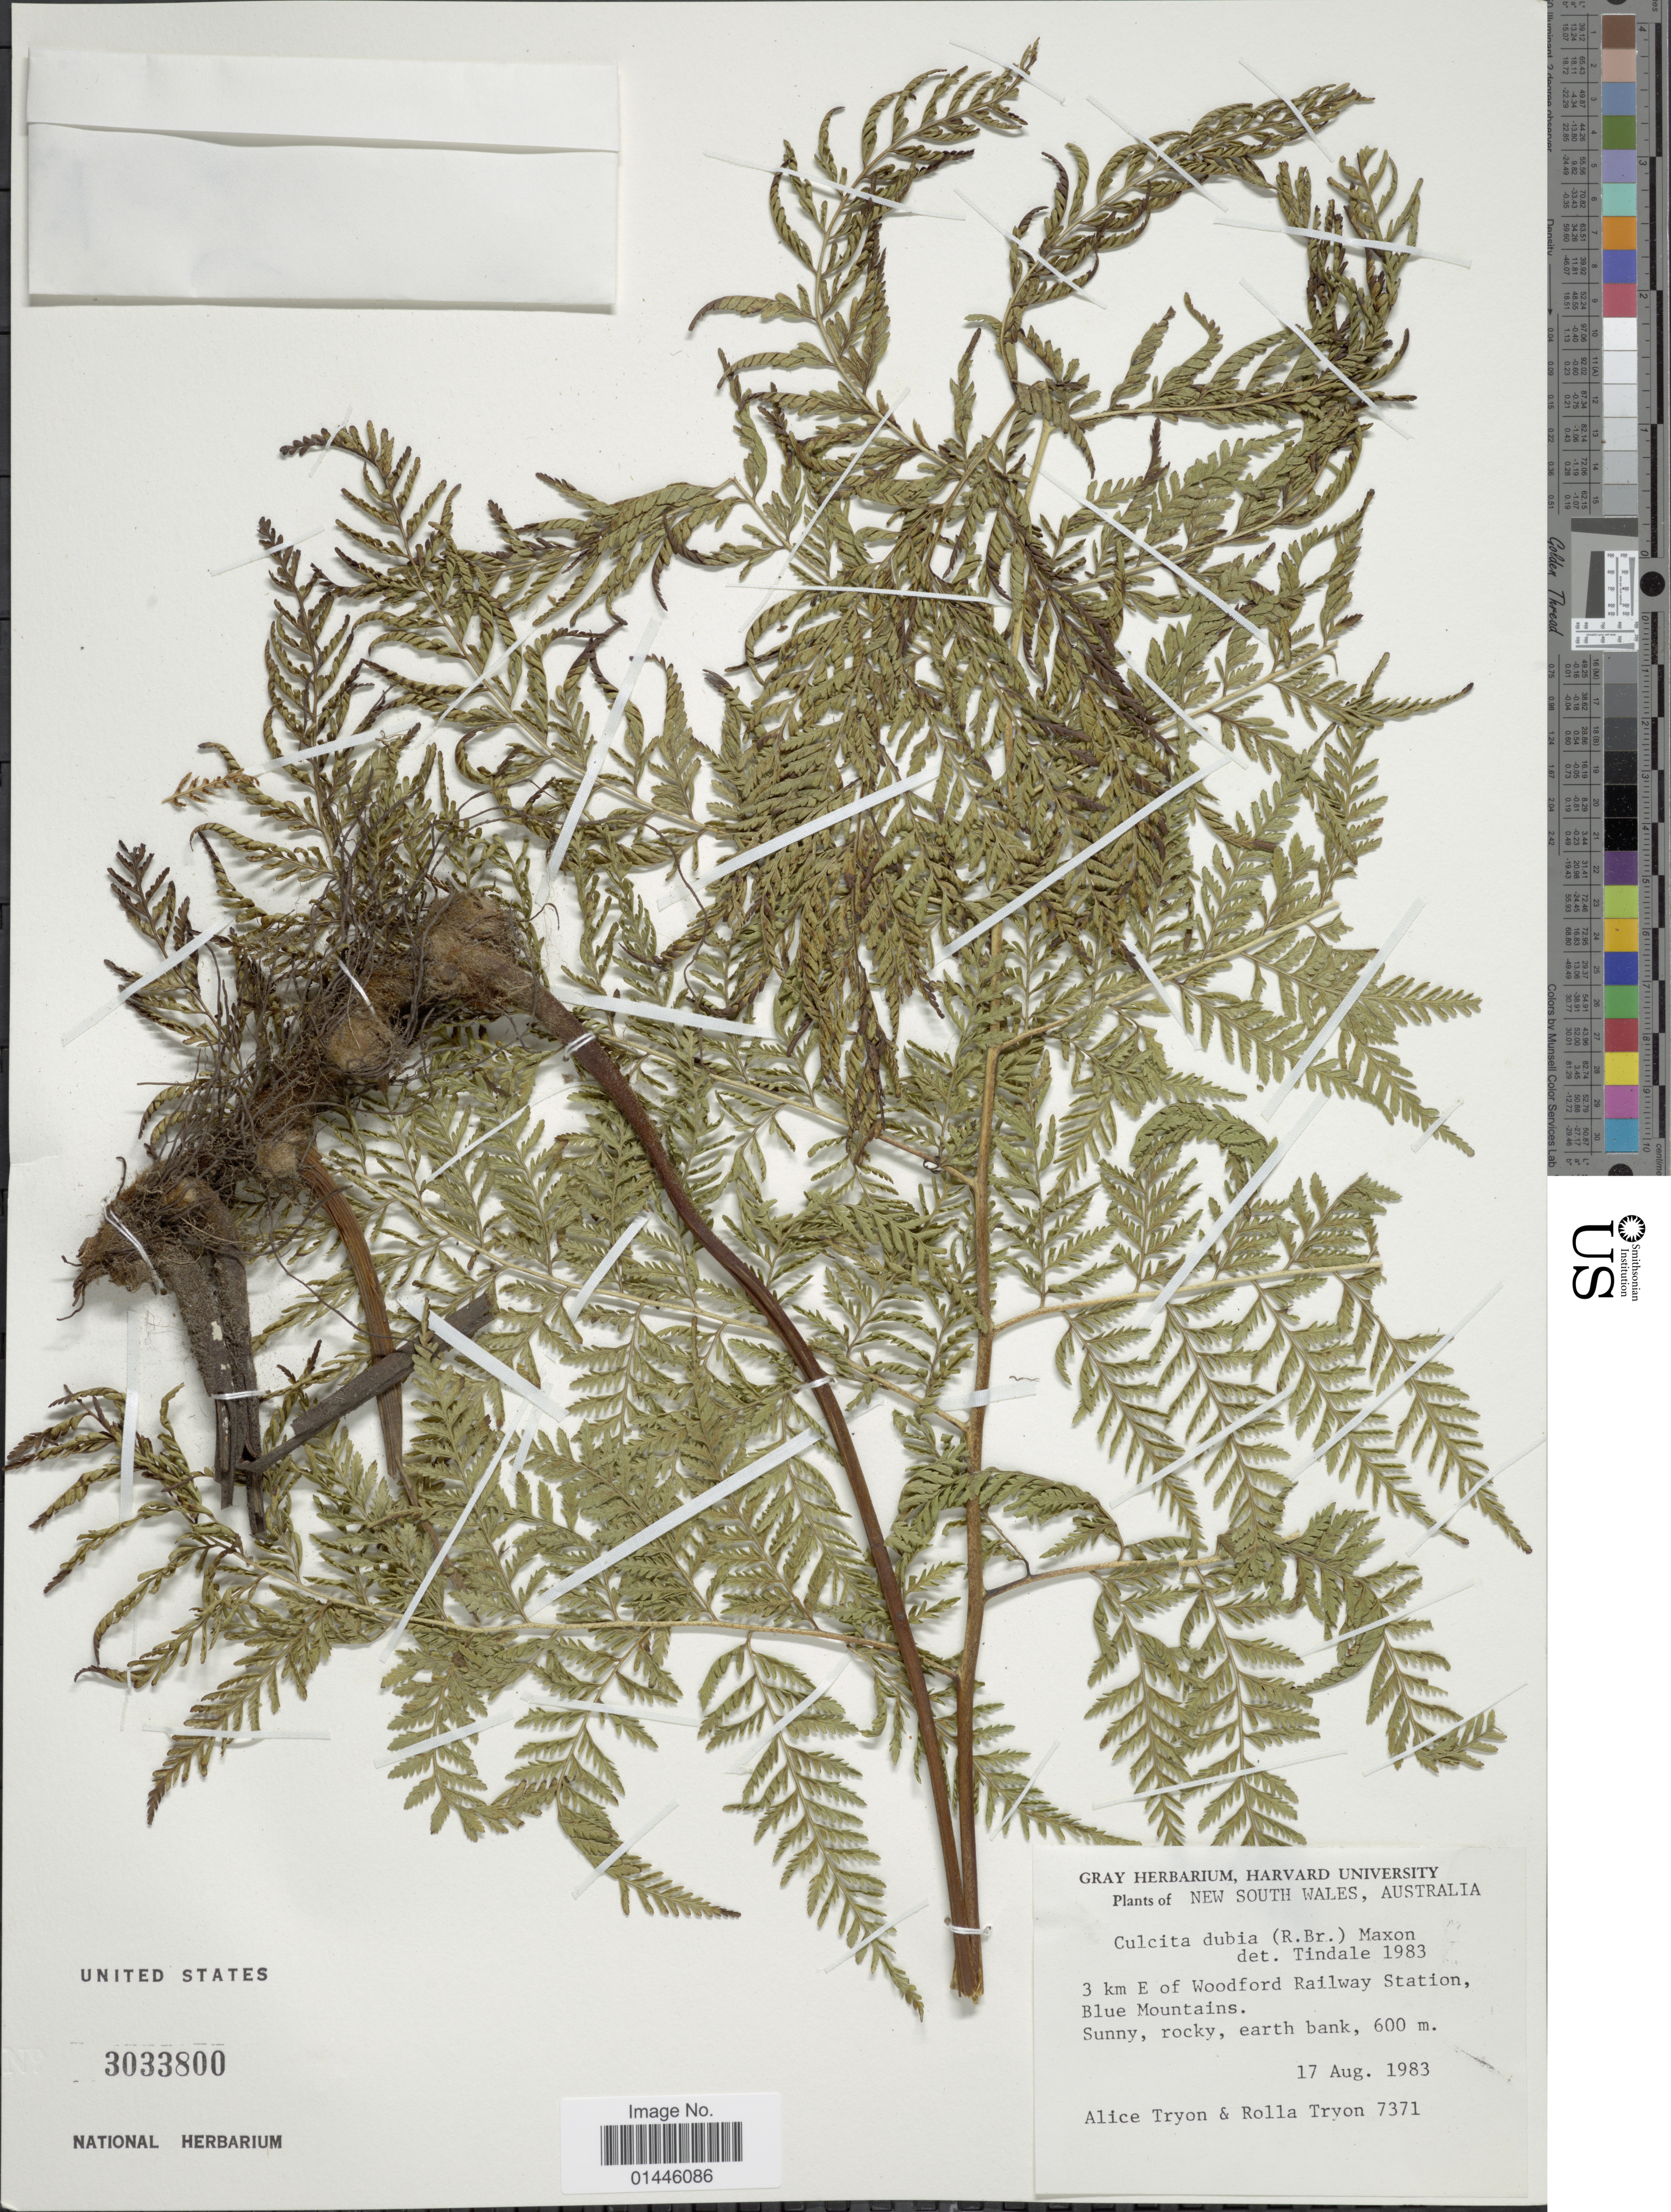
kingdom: Plantae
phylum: Tracheophyta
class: Polypodiopsida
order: Cyatheales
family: Dicksoniaceae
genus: Calochlaena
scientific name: Calochlaena dubia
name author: (R. Br.) M.D. Turner & R.A. White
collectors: A. F. Tryon & R. M. Tryon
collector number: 7371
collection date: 1983-08-17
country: Australia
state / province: New South Wales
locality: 3 km E of Woodford Railway Station, Blue Mountains, earth bank.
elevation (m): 600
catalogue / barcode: US 3033800